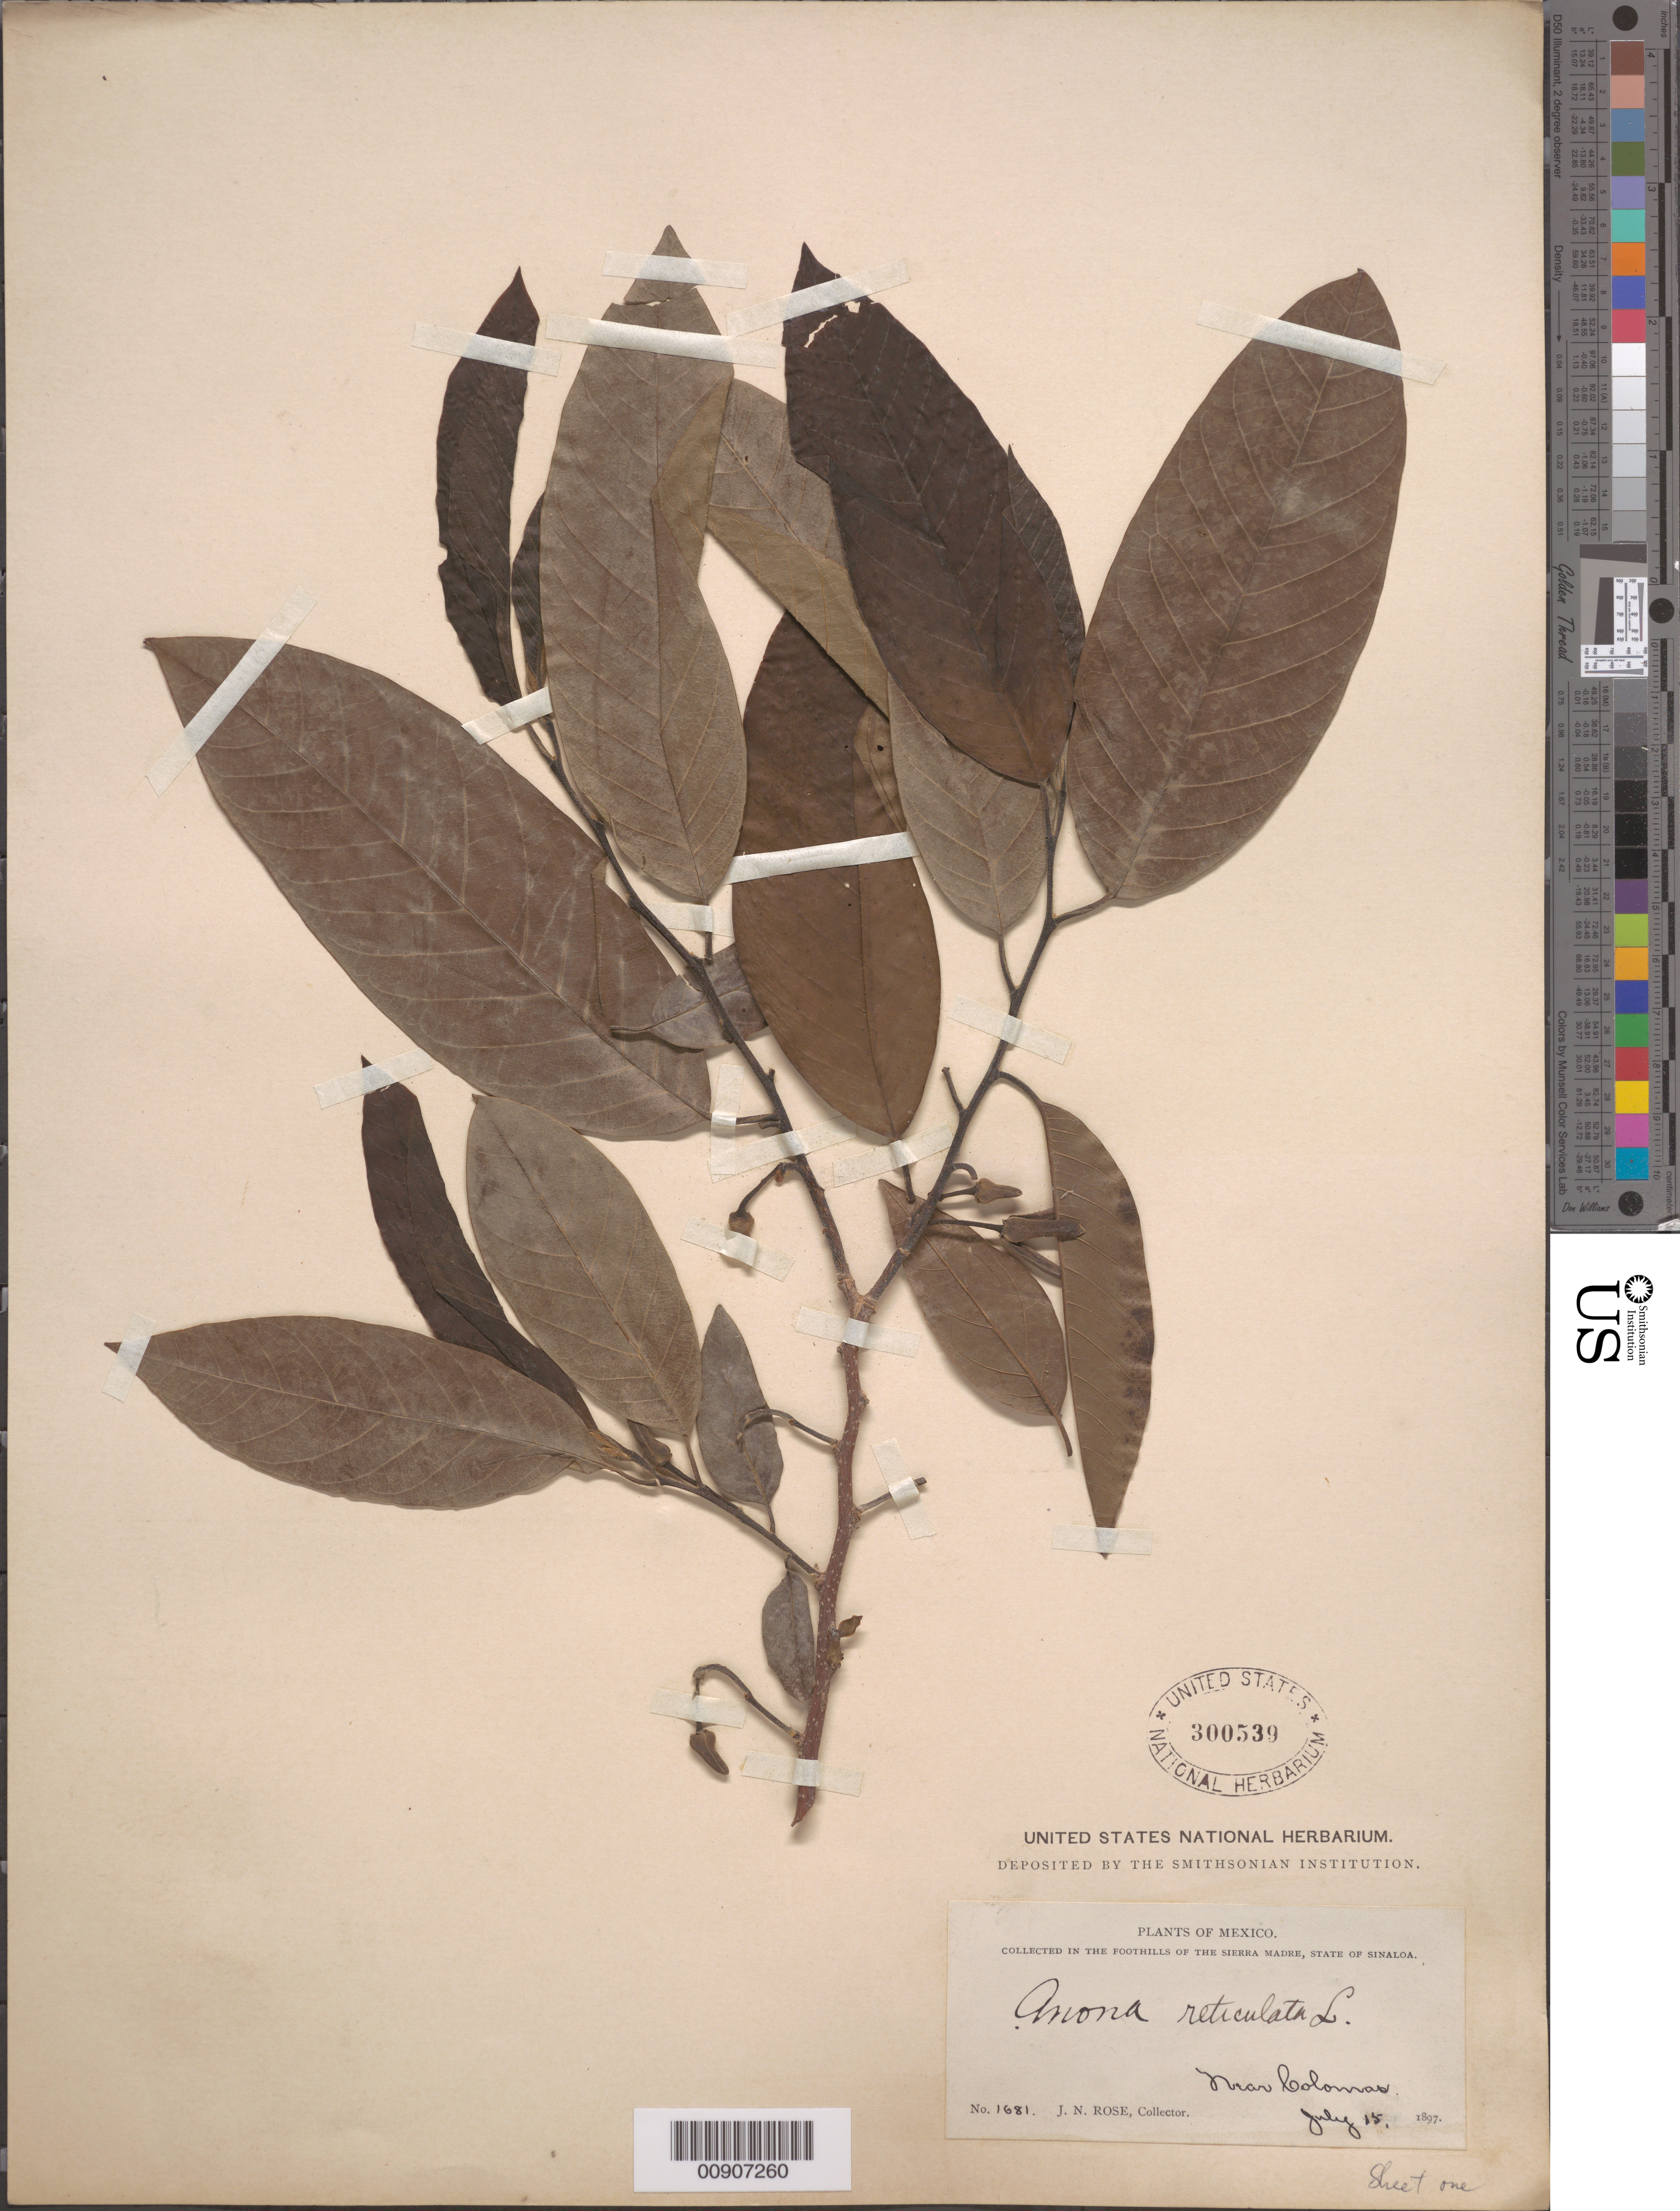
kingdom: Plantae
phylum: Tracheophyta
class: Magnoliopsida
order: Magnoliales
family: Annonaceae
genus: Annona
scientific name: Annona reticulata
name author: L.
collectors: J. N. Rose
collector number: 1681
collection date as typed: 15 Jul 1897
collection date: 1897-07-15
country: Mexico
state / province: Sinaloa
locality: Near Colomas. Foothills of the Sierra Madre, State of Sinaloa.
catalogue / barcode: US 300539